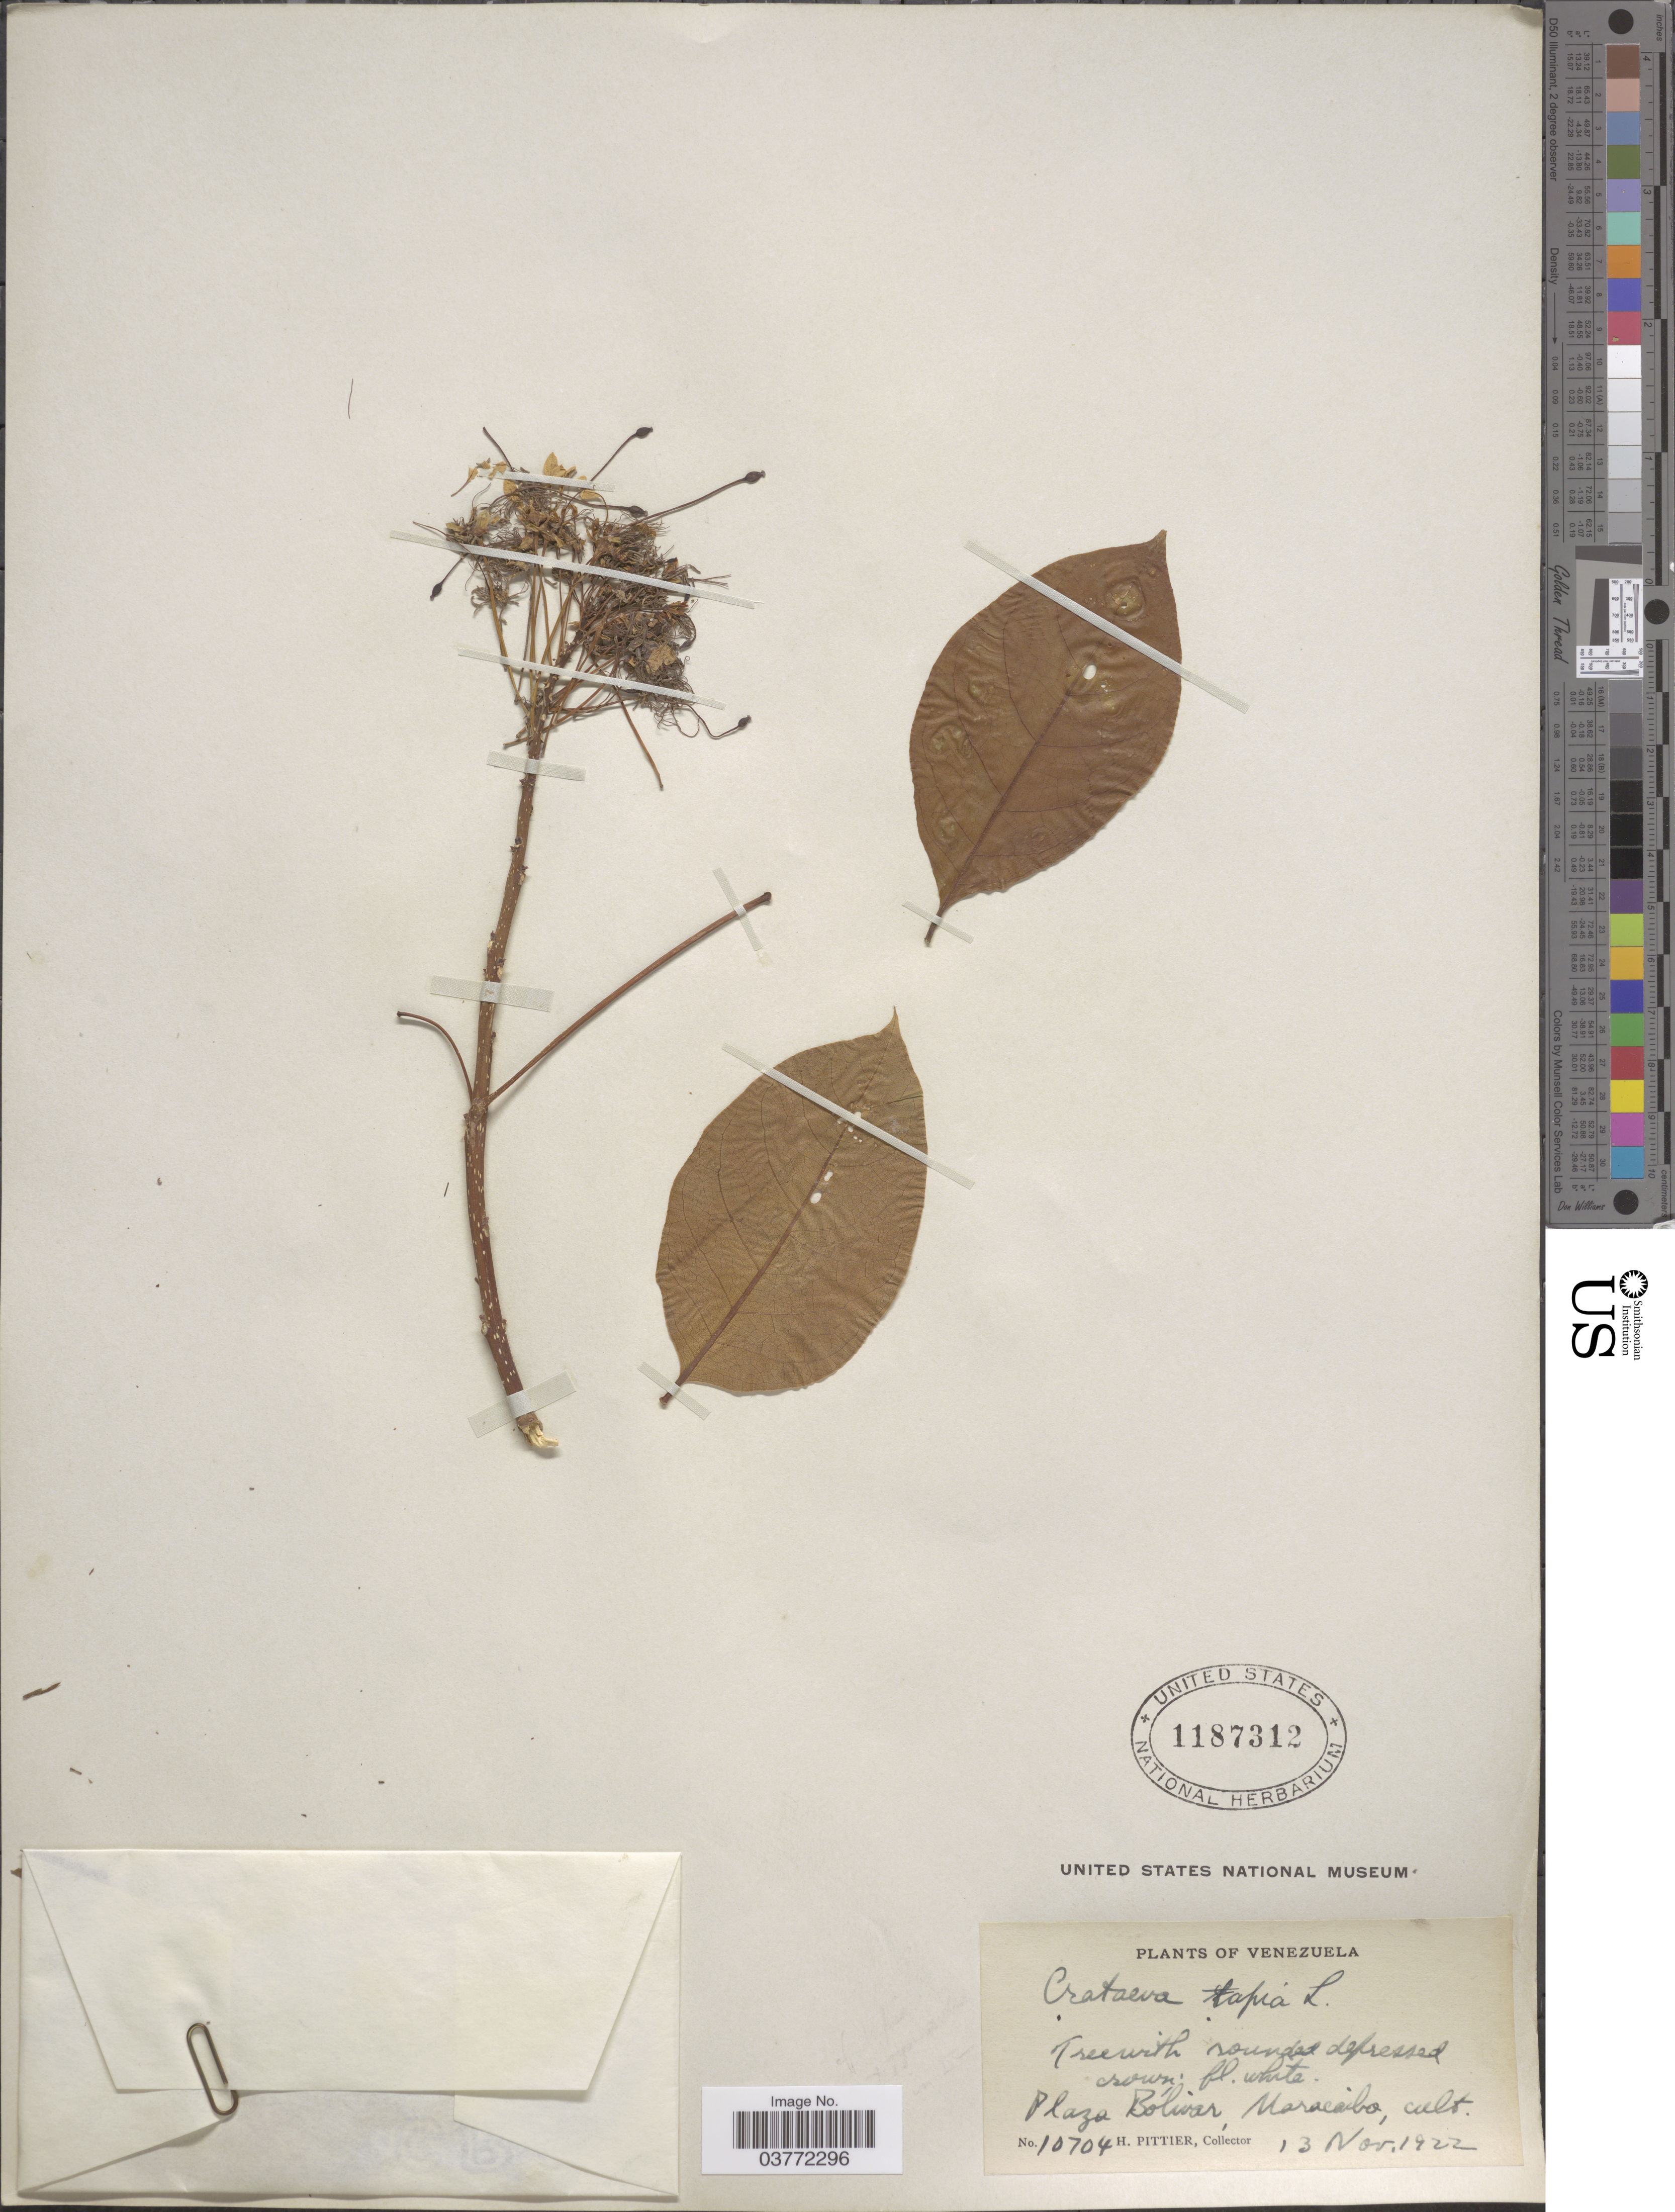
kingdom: Plantae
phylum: Tracheophyta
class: Magnoliopsida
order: Brassicales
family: Capparaceae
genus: Crateva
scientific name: Crateva tapia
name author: L.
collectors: H. F. Pittier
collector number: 10704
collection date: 1922-11-13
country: Venezuela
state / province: Bolivar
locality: Plaza Bólivar, Maracaibo.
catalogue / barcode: US 1187312